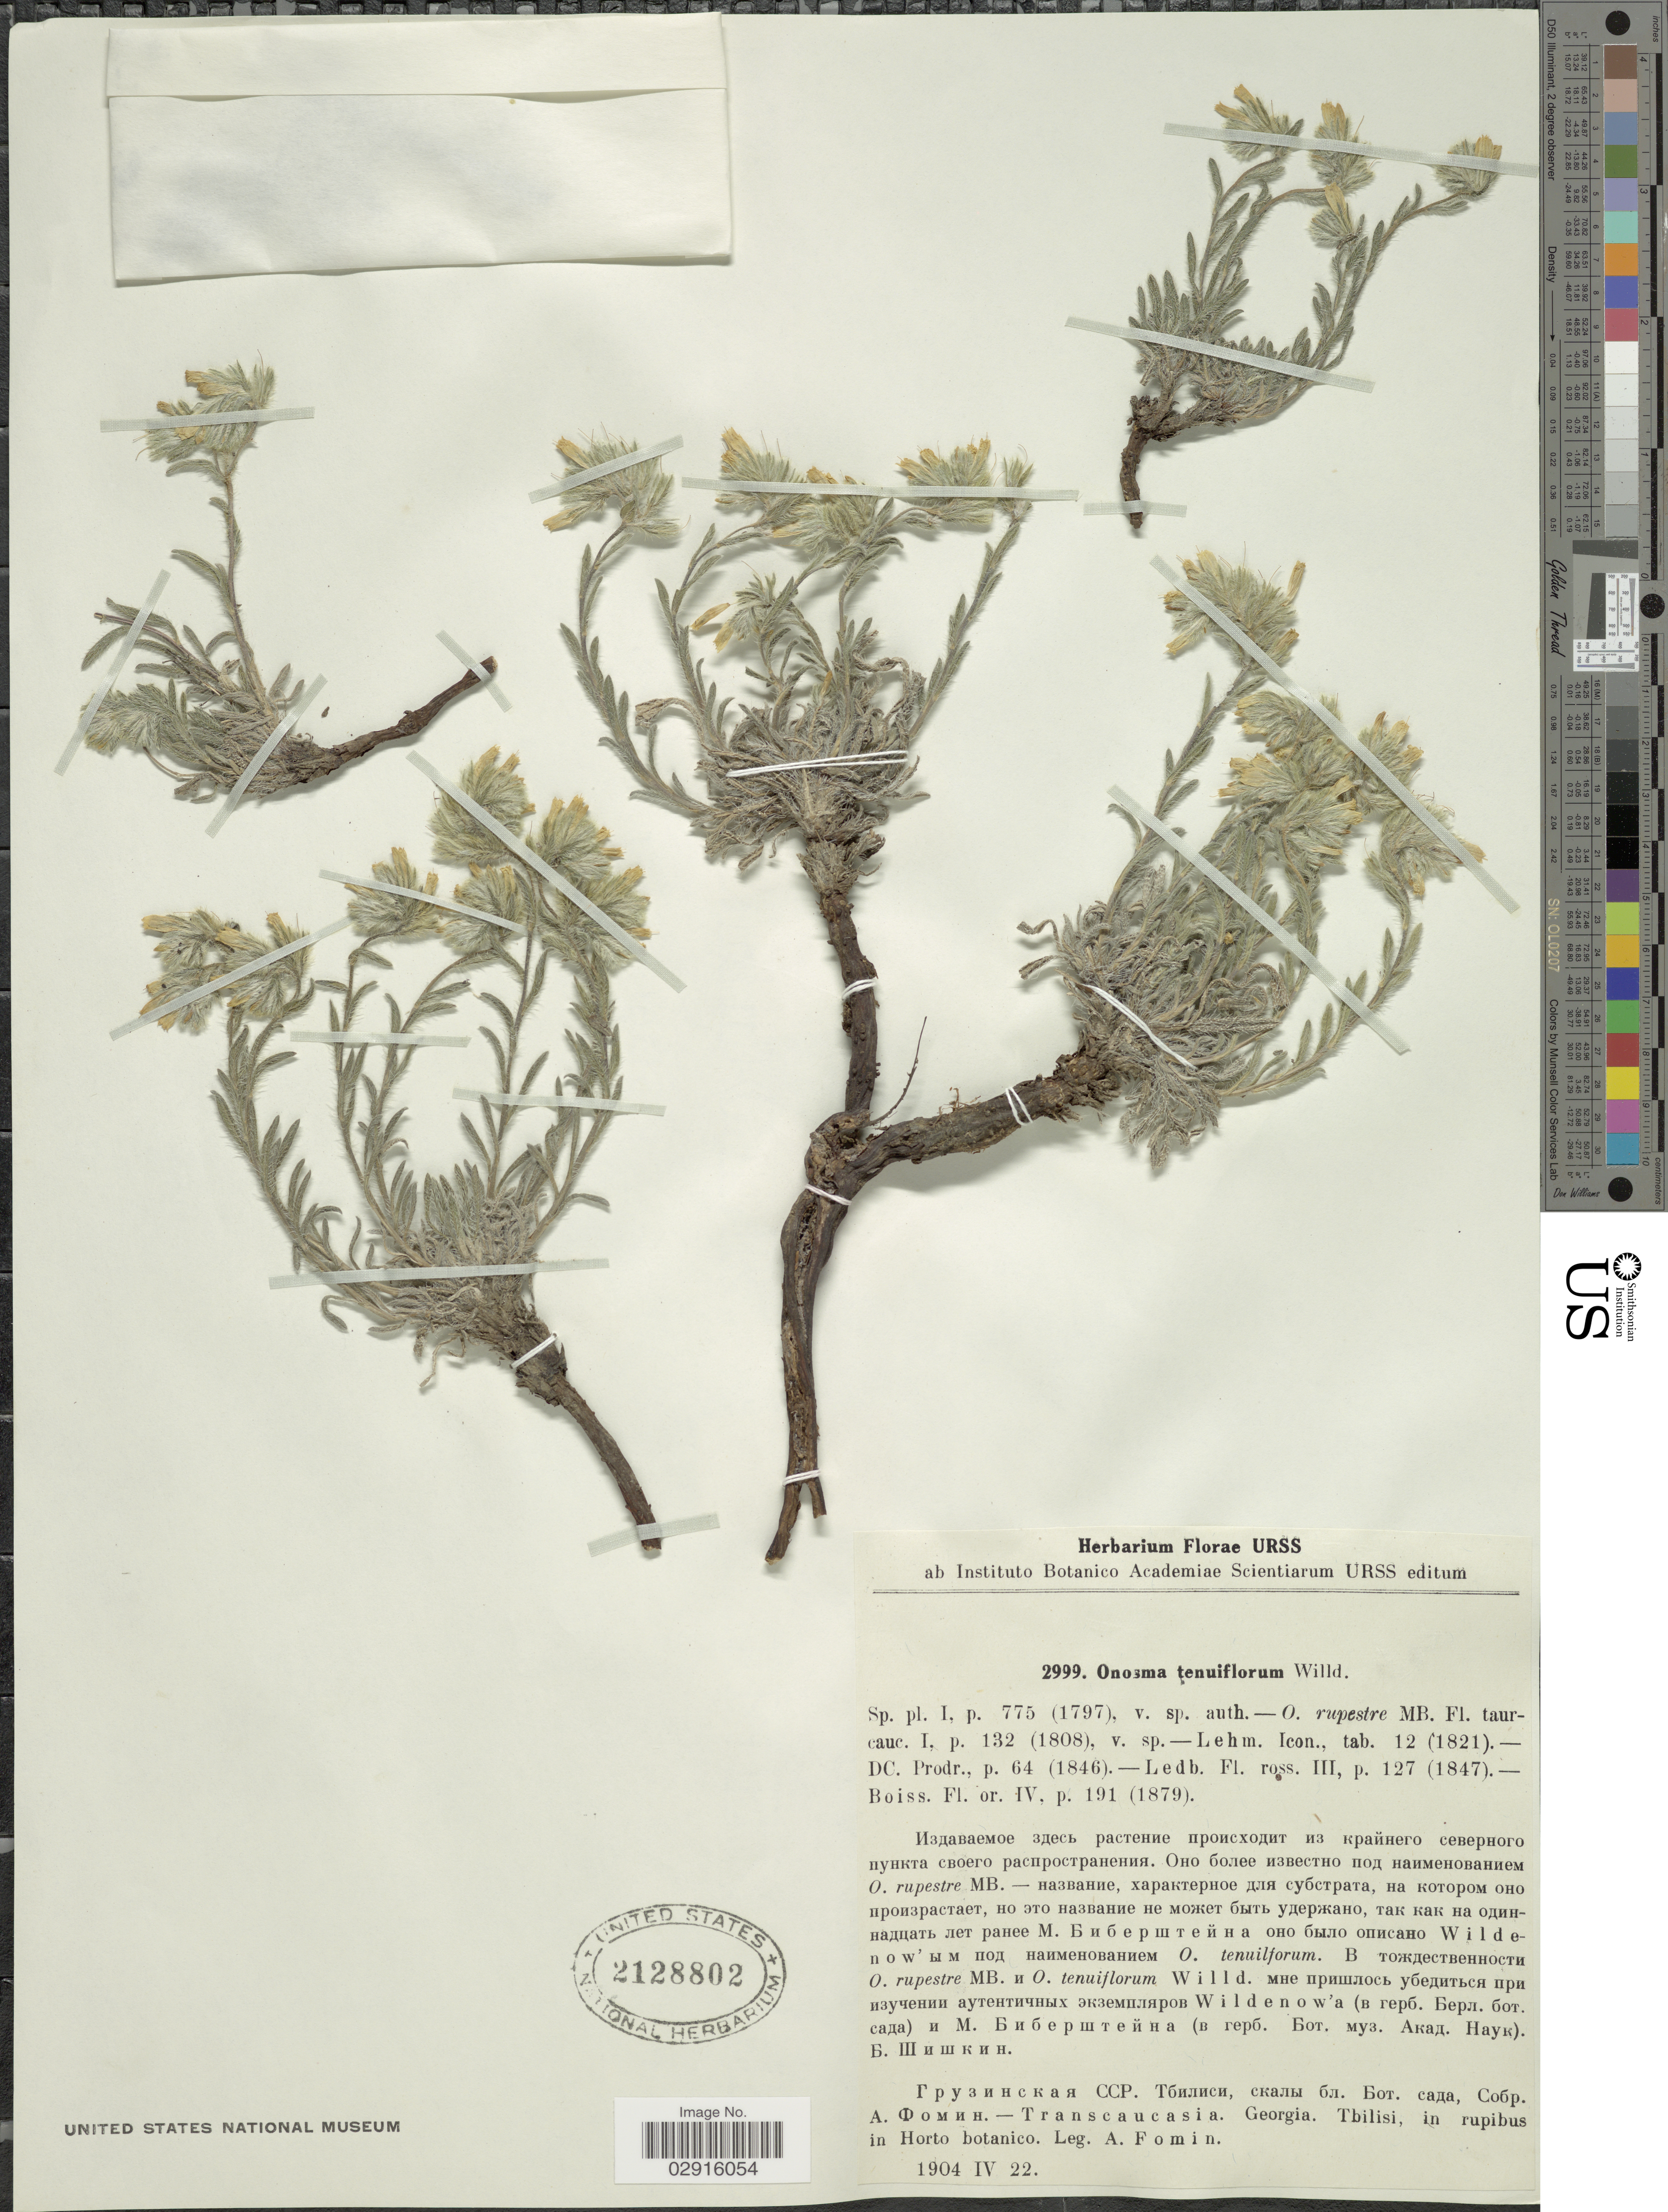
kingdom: Plantae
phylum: Tracheophyta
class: Magnoliopsida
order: Boraginales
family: Boraginaceae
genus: Onosma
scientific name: Onosma tenuiflora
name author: Willd.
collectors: A. V. Fomin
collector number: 2999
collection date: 1904-04-22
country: Georgia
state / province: Tbilisi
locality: URSS. Transcaucasia. Georgia. Tbilisi, in rupibus in Horto botanico.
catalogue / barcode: US 2128802